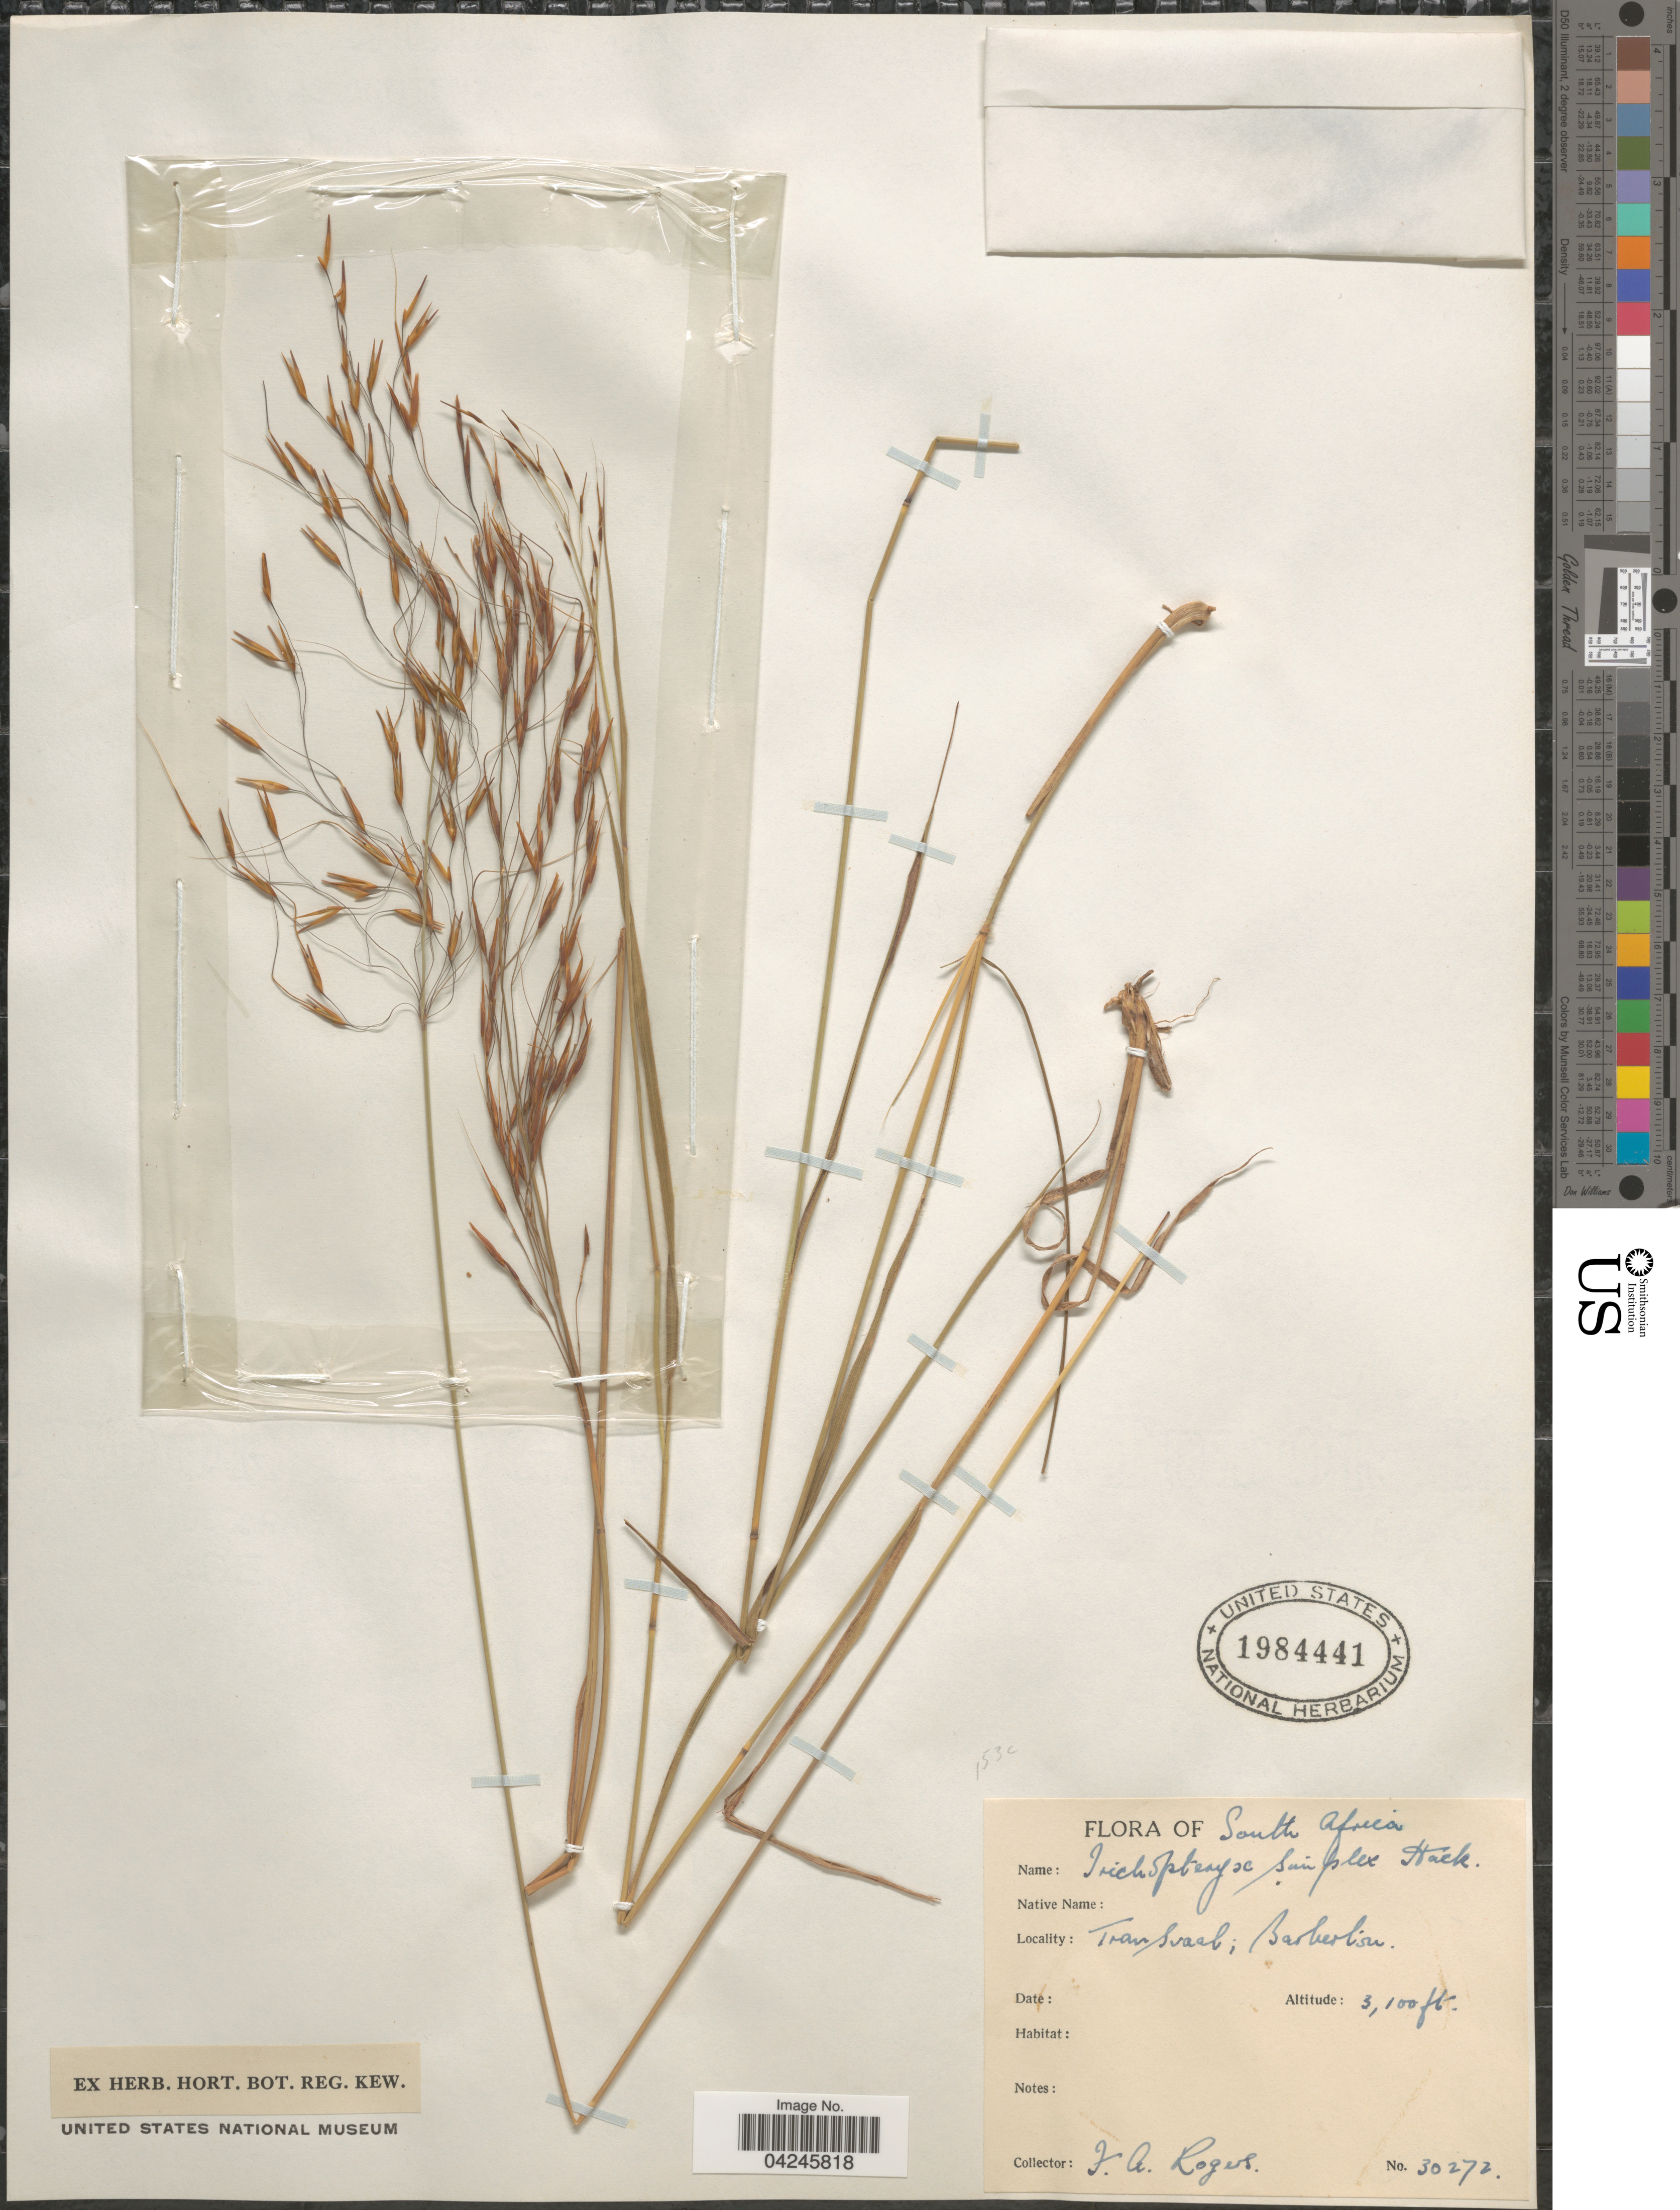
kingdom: Plantae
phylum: Tracheophyta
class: Liliopsida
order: Poales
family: Poaceae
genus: Loudetia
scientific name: Loudetia simplex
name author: (Nees) C.E. Hubb.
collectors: F. A. Rogers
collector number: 30272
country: South Africa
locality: Transvaal; Barberton.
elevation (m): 945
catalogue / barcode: US 1984441